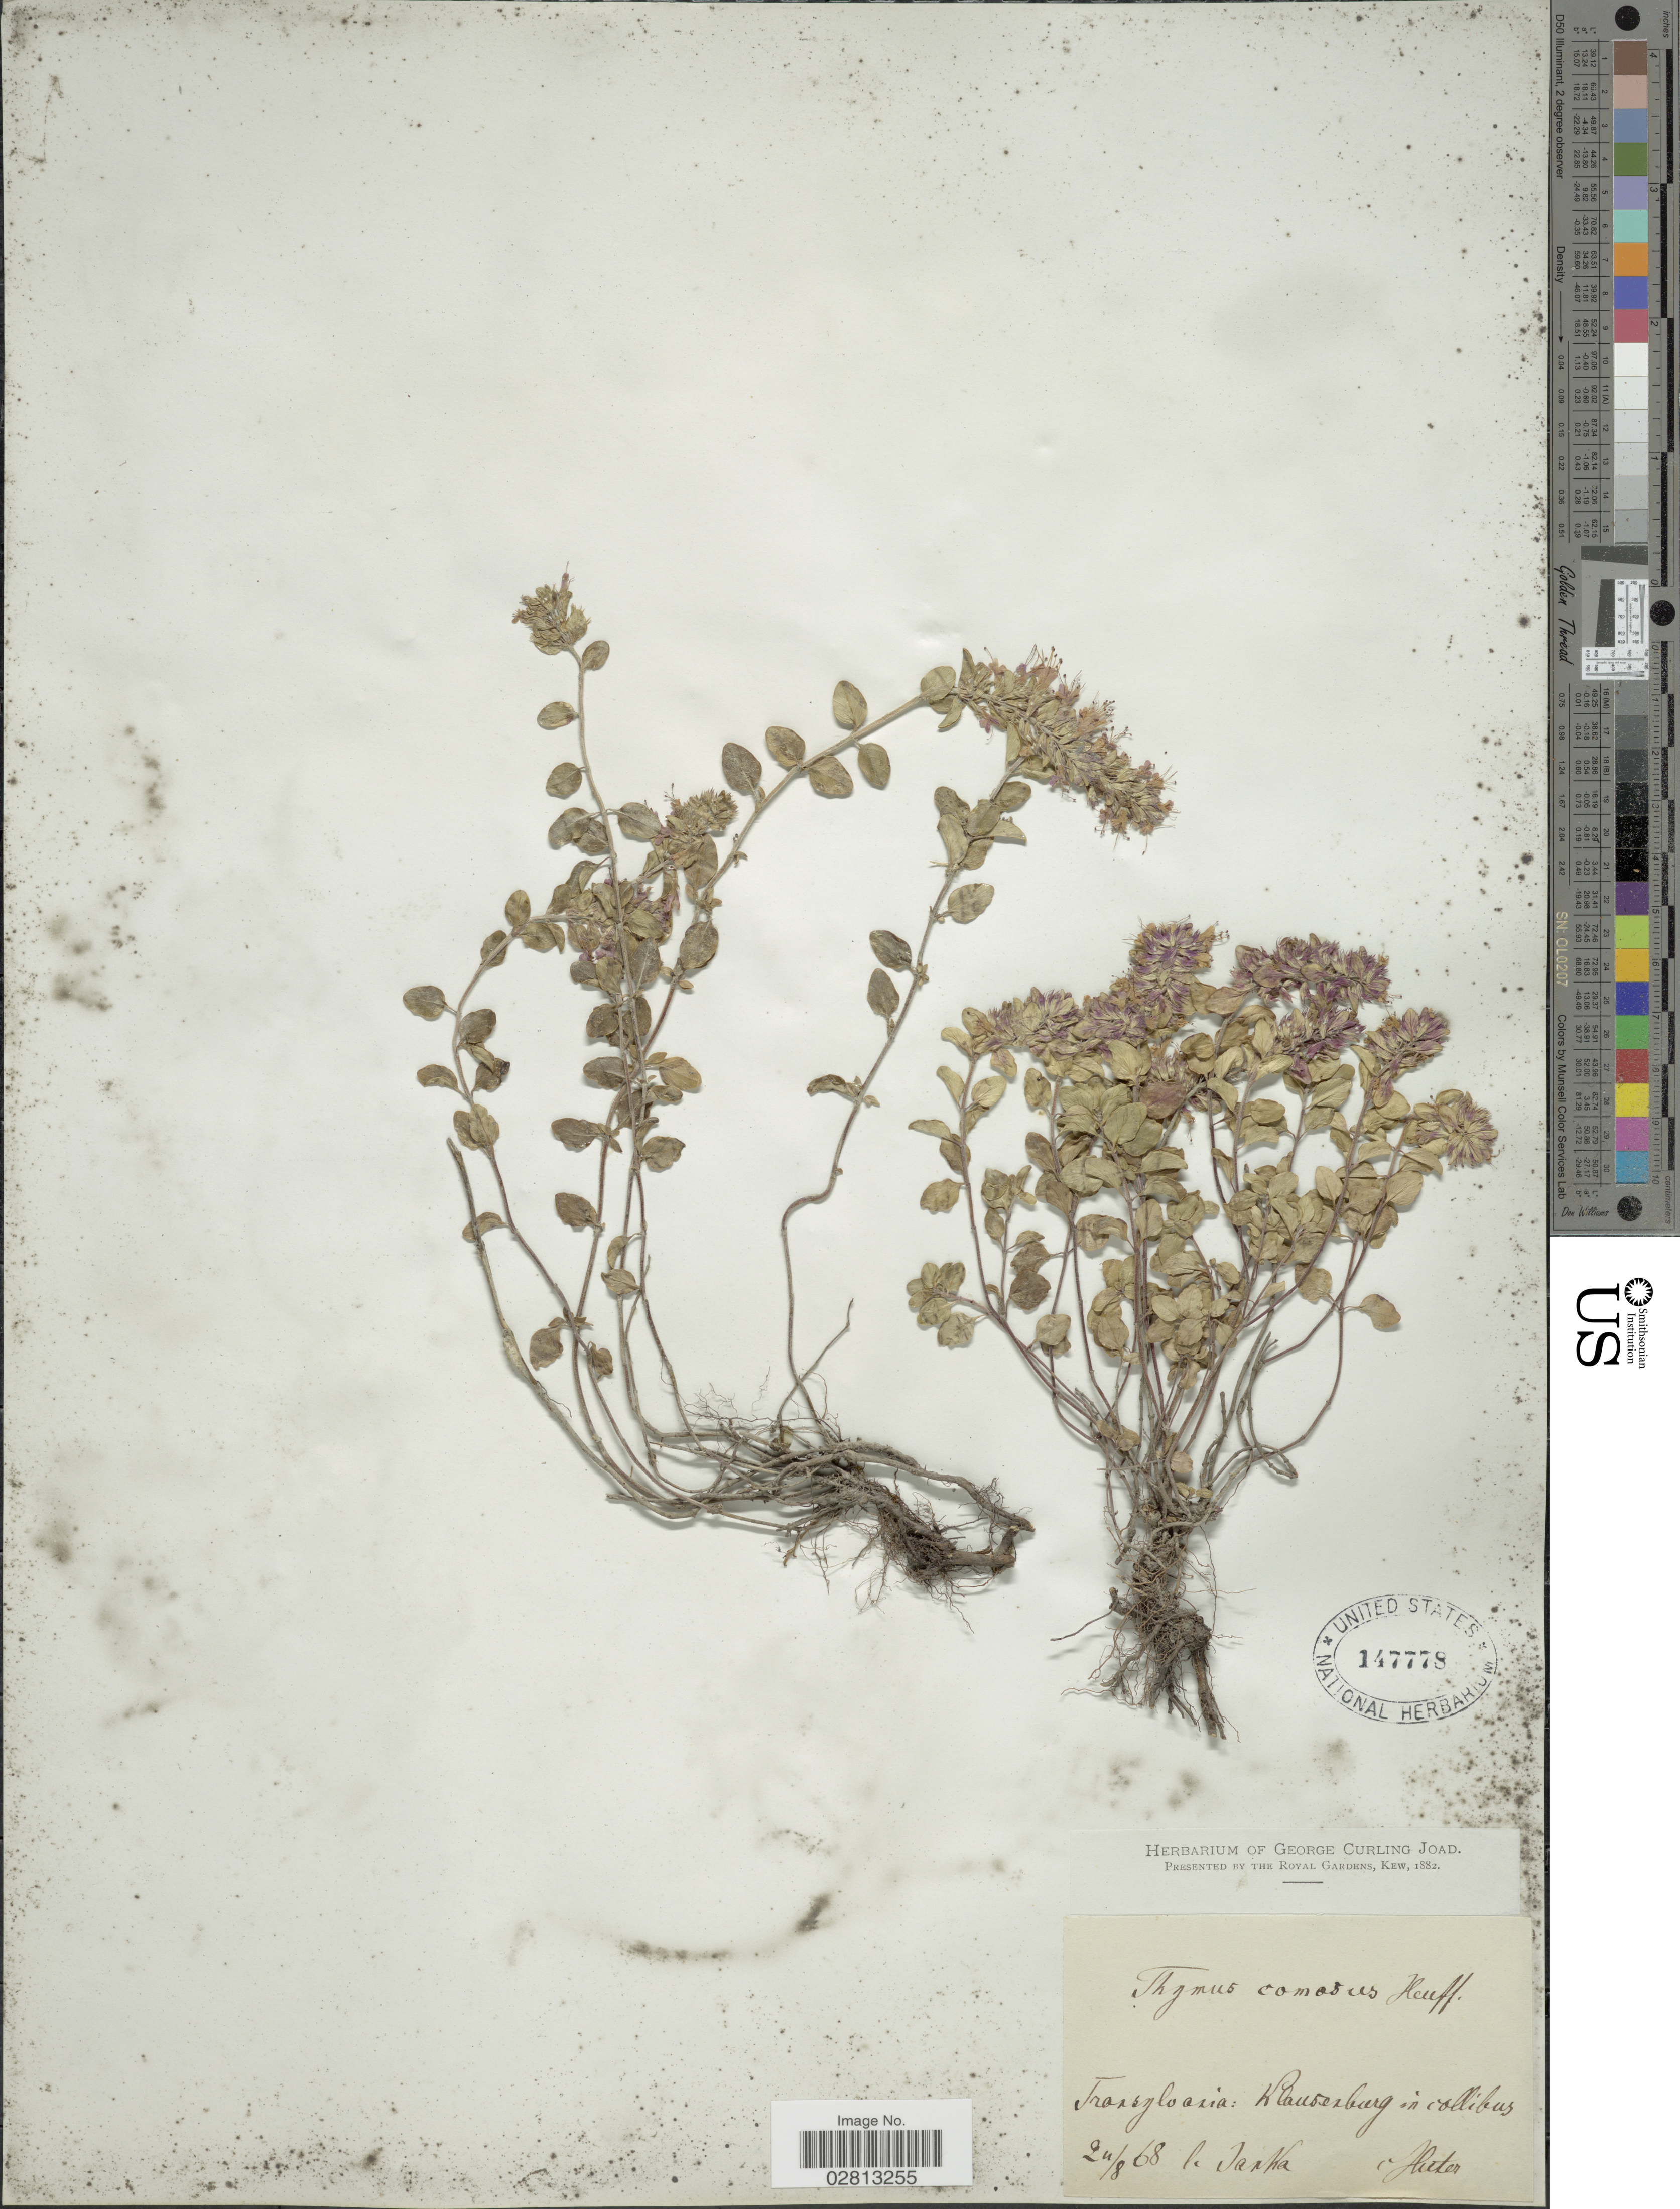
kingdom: Plantae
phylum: Tracheophyta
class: Magnoliopsida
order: Lamiales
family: Lamiaceae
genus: Thymus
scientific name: Thymus comosus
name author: Heuff. ex Griseb. & Schenk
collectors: -. Huter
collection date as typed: Transcribed d/m/y: 24/8/68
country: Romania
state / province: Cluj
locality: Transylvania, Klausenburg in collibus, Aljuter [interpreted]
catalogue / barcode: US 147778